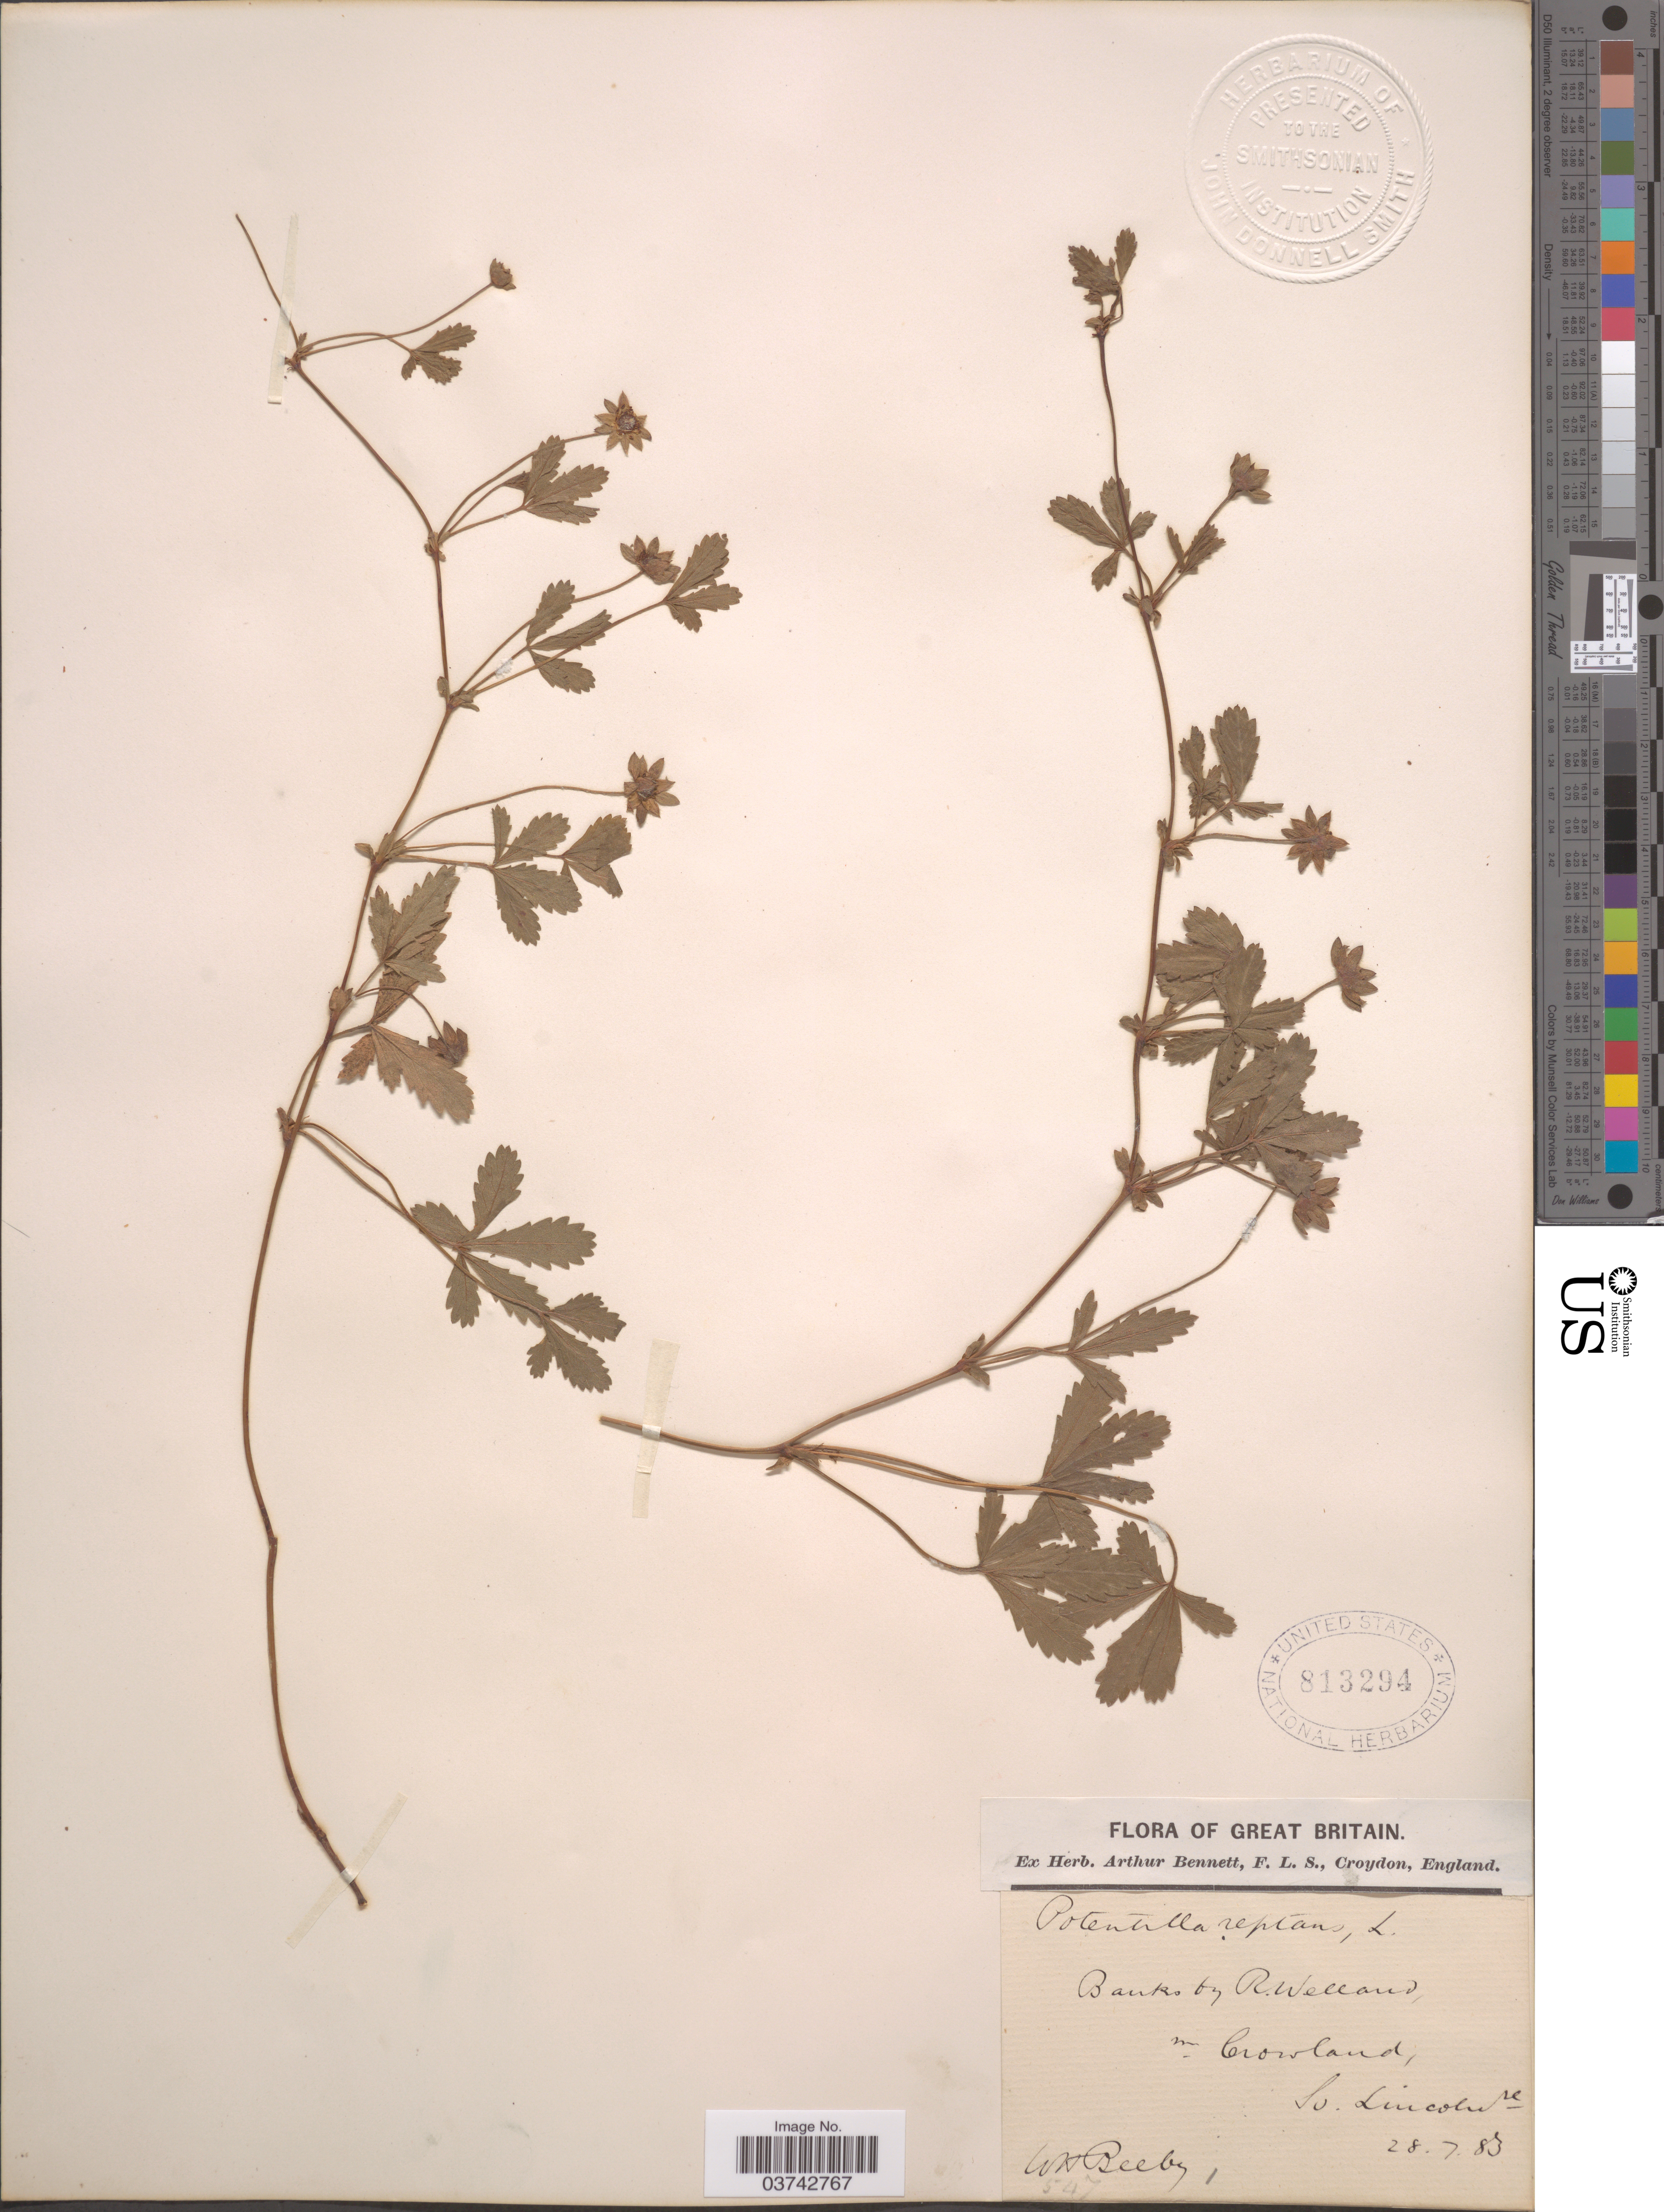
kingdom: Plantae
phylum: Tracheophyta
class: Magnoliopsida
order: Rosales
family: Rosaceae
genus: Potentilla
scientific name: Potentilla reptans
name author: L.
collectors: W. Beeby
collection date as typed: Transcribed d/m/y: 28/7/83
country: United Kingdom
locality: Great Britain. Banks by R. Welland, nr Crowland, So. Lincoln.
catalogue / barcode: US 813294